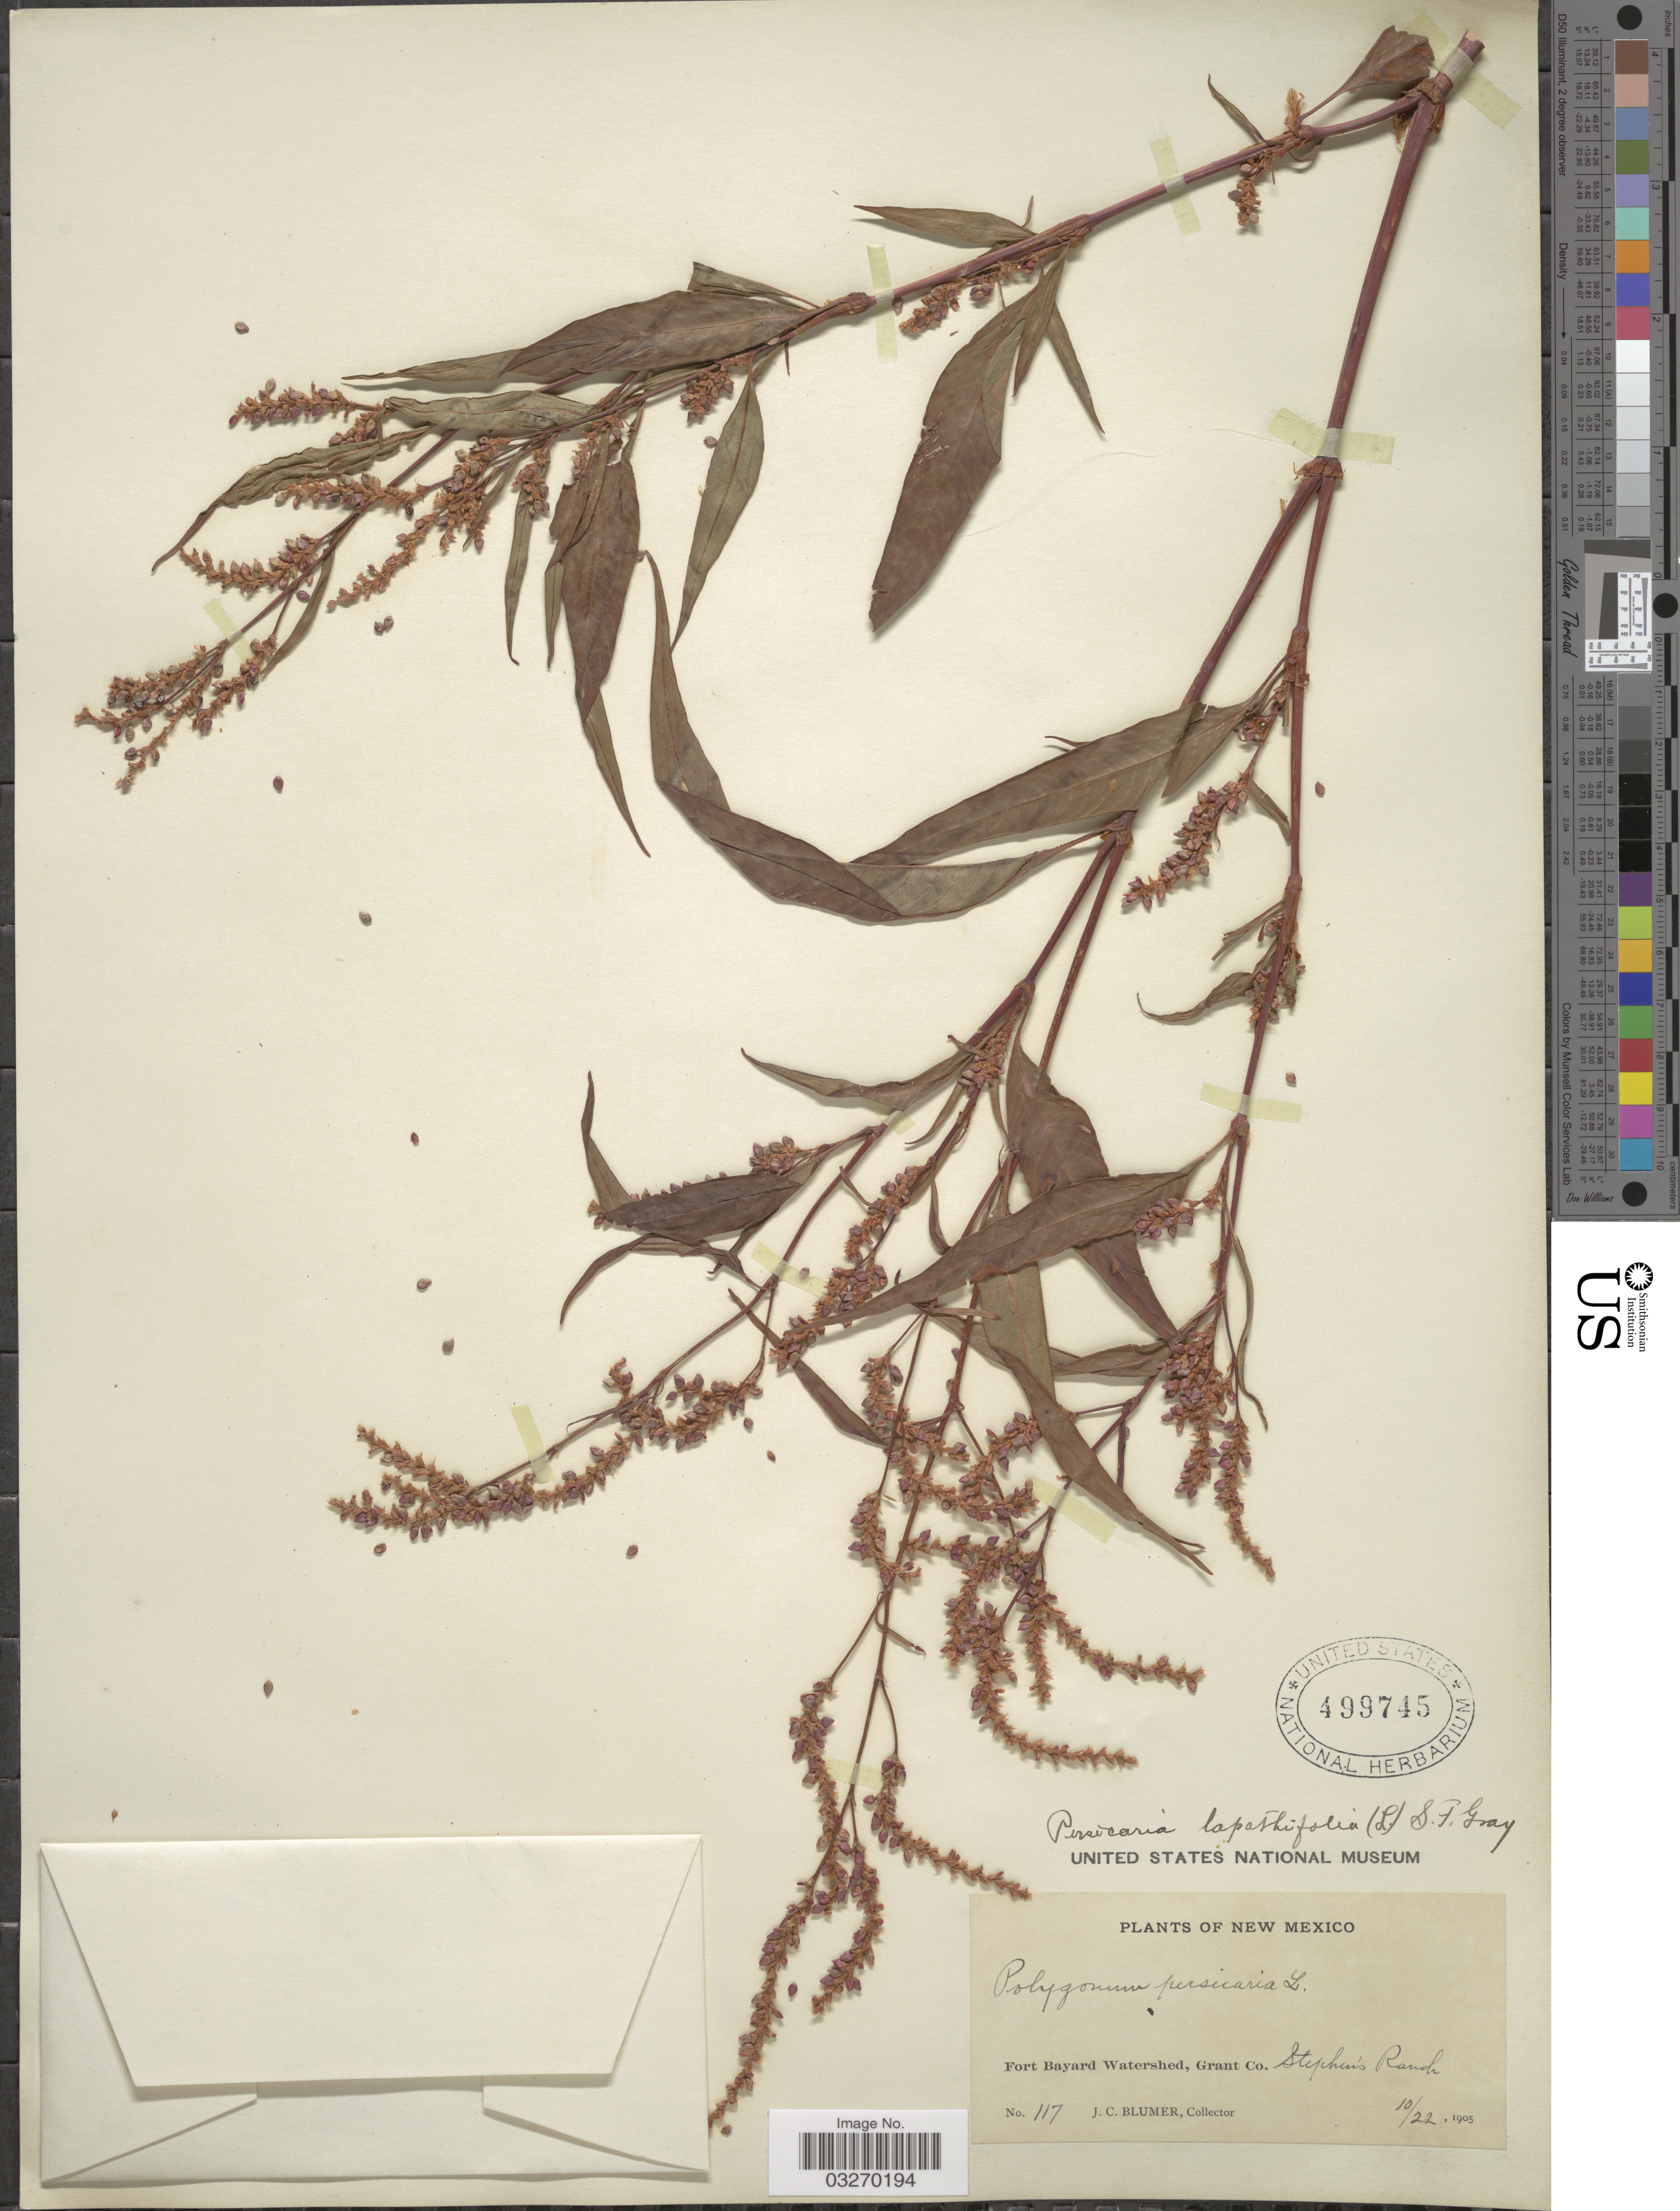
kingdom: Plantae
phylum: Tracheophyta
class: Magnoliopsida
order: Caryophyllales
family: Polygonaceae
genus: Persicaria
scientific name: Persicaria lapathifolia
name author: (L.) Delarbre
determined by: Atha, D. E.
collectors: J. C. Blumer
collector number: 117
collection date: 1905-10-22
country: United States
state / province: New Mexico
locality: Fort Bayard Watershed, Grant Co. Stephen's Ranch.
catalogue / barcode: US 499745